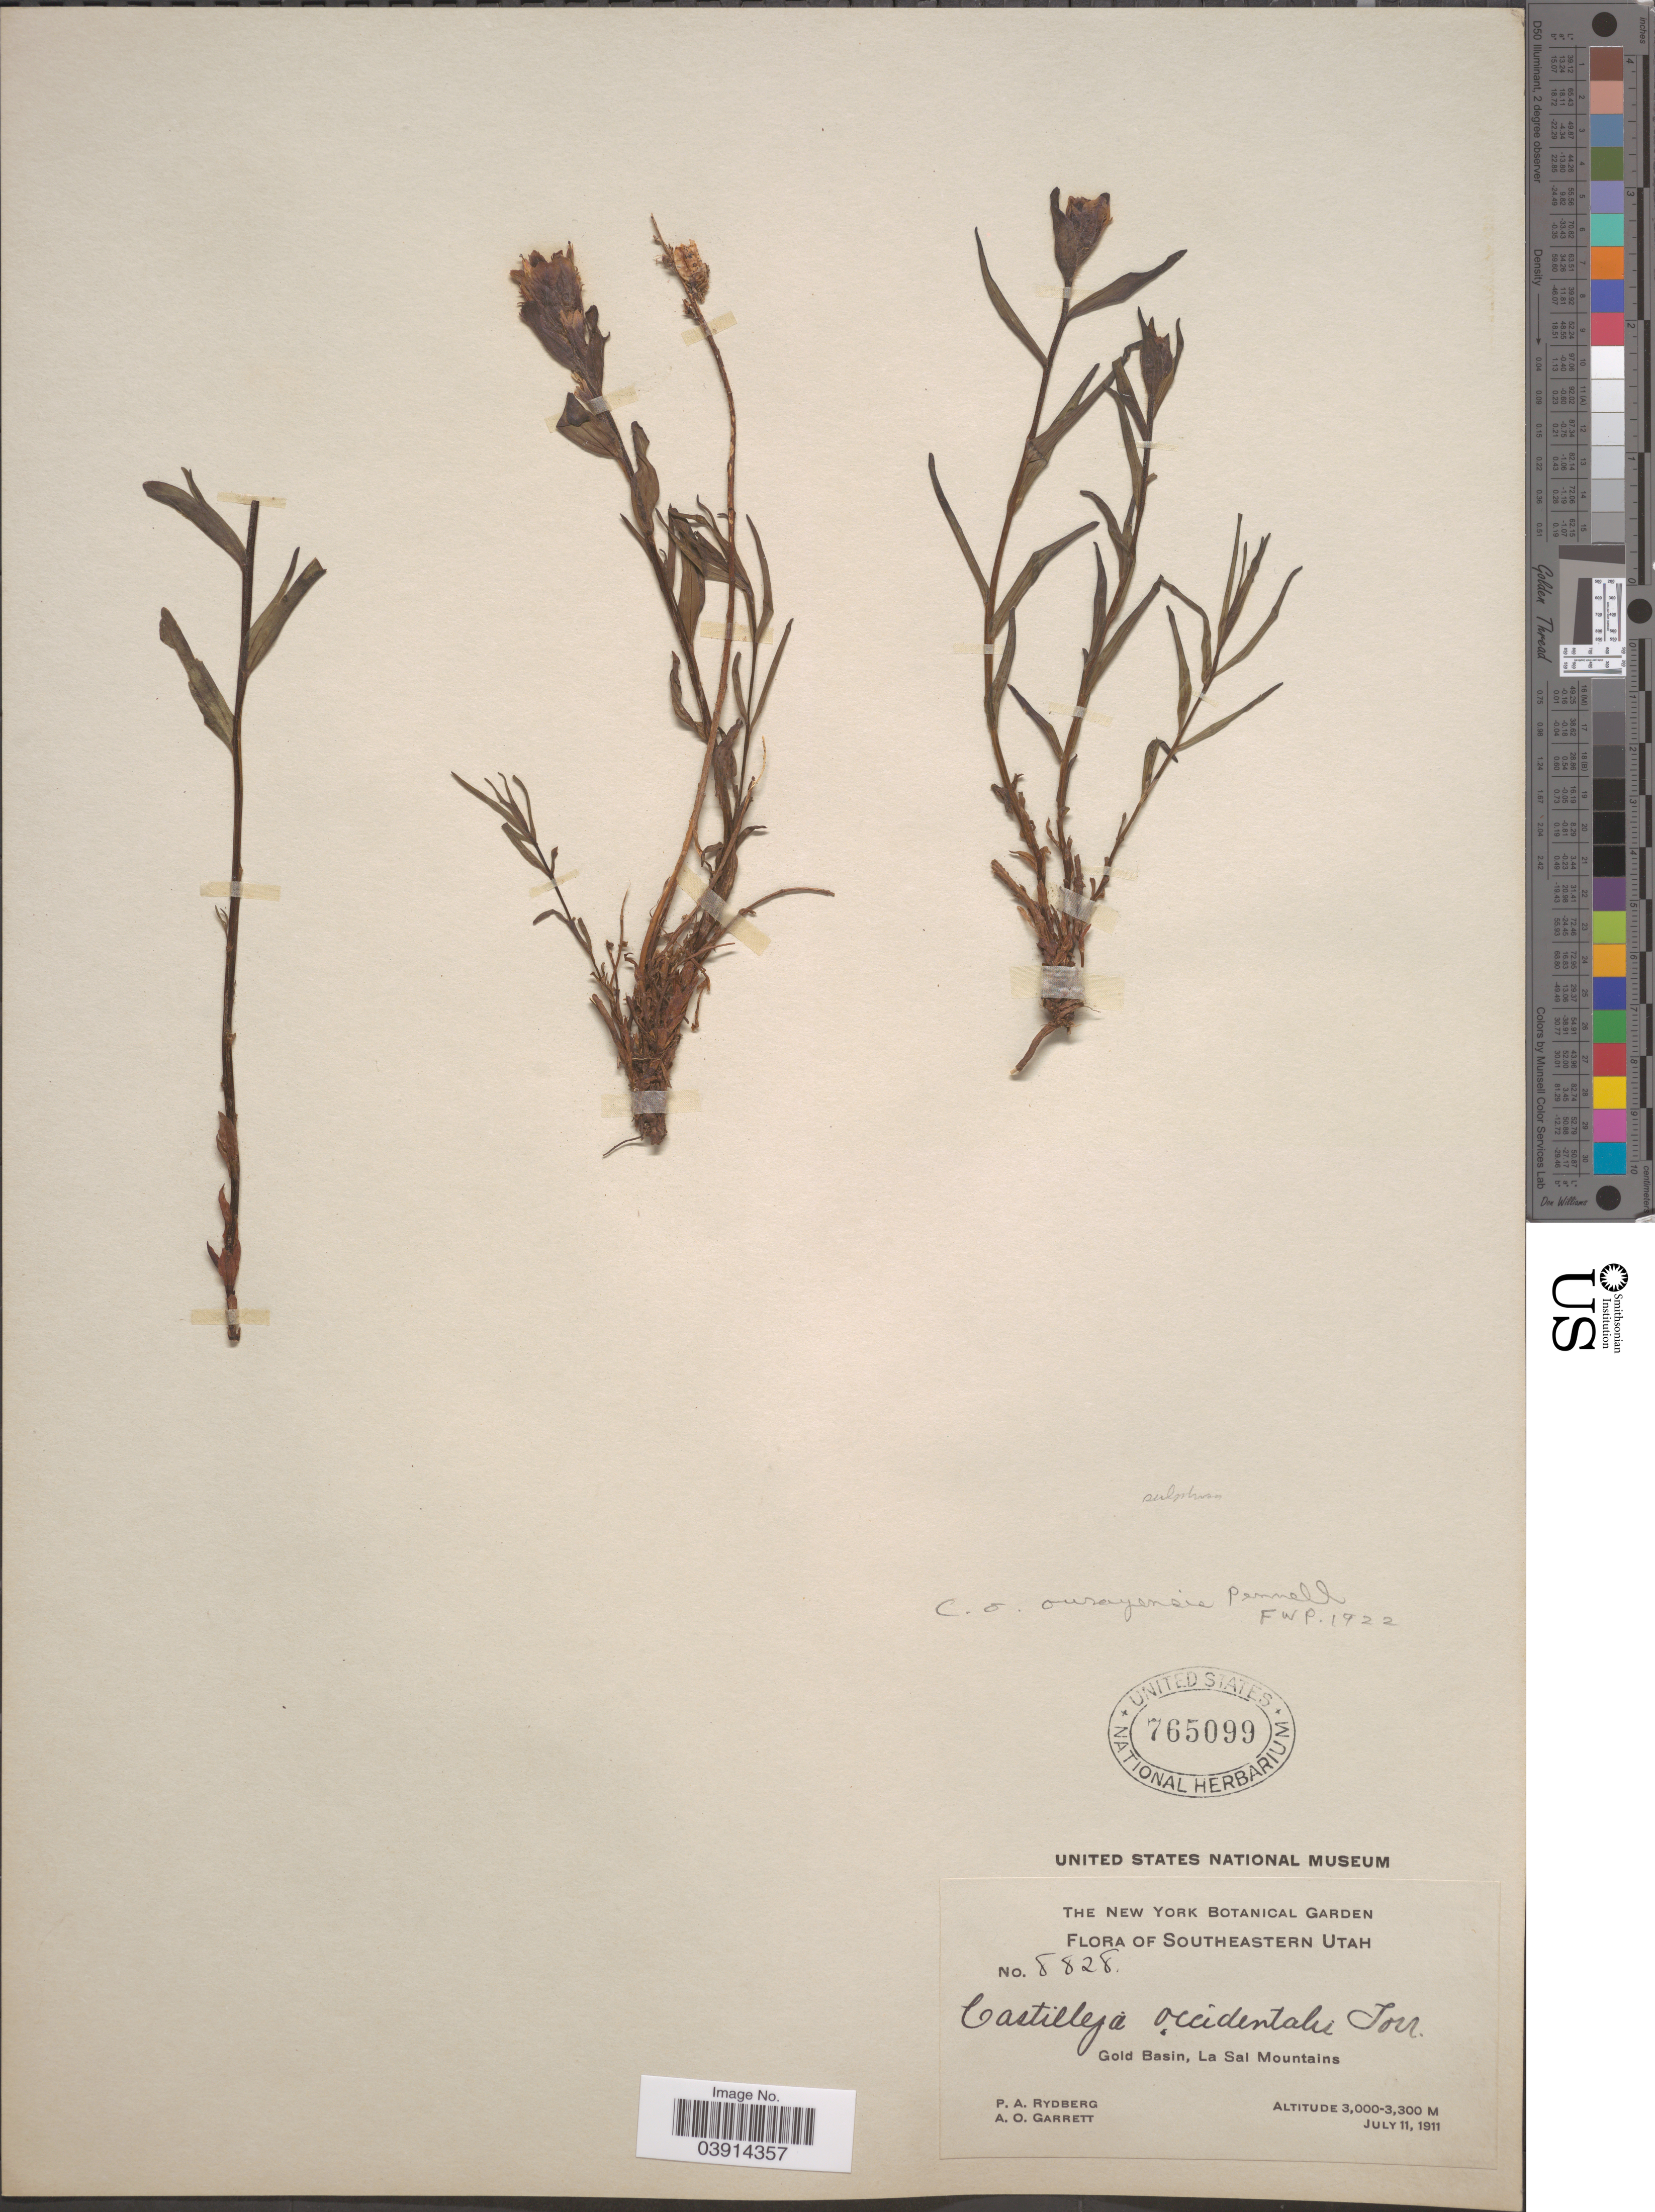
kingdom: Plantae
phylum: Tracheophyta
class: Magnoliopsida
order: Lamiales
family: Orobanchaceae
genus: Castilleja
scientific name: Castilleja sulphurea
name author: Rydb.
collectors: P. A. Rydberg & A. O. Garrett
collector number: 8828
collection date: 1911-07-11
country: United States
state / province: Utah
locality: Southeastern Utah. Gold Basin, La Sal Mountains.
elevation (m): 3000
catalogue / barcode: US 765099